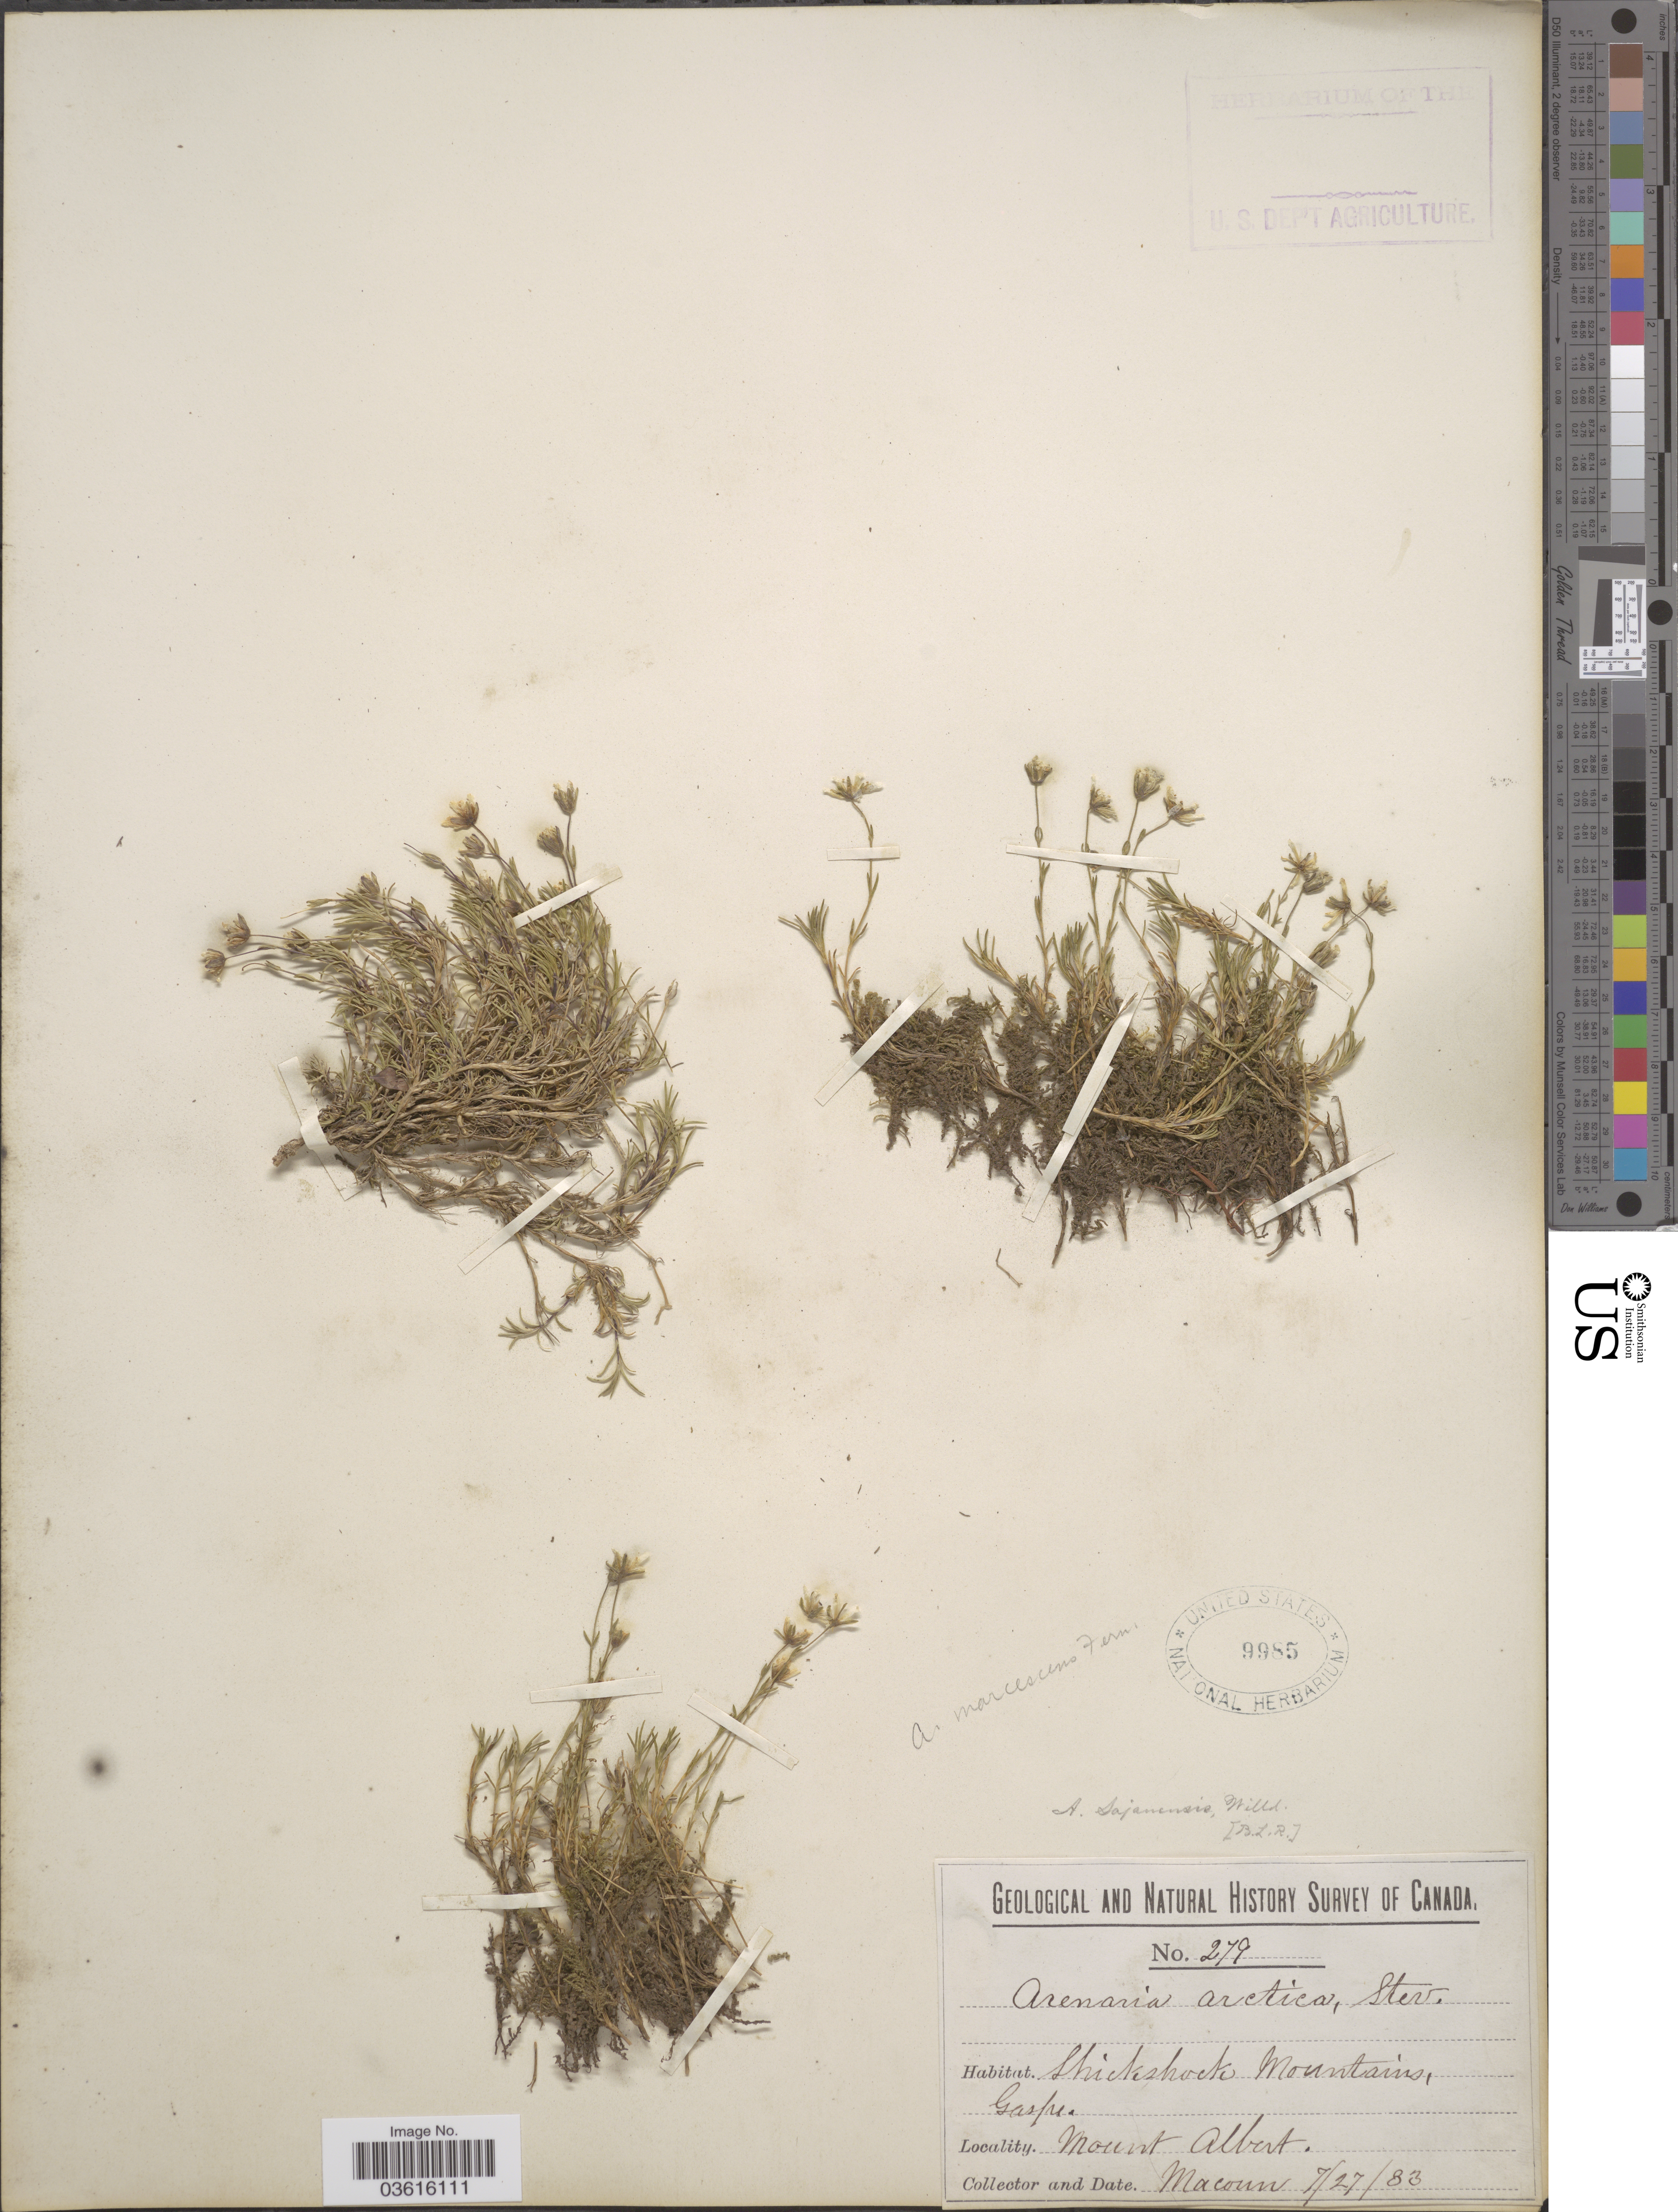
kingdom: Plantae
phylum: Tracheophyta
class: Magnoliopsida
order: Caryophyllales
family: Caryophyllaceae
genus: Cherleria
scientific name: Cherleria marcescens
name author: (Fernald) A.J. Moore & Dillenb.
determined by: Strong, Mark T., (BOT), Smithsonian Institution - National Museum of Natural History (UNITED STATES)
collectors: -- Macoun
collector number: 279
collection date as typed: Transcribed d/m/y: 27/7/83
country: Canada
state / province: Quebec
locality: Shickshock Mountains, Gaspe. Mount Albert.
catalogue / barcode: US 9985